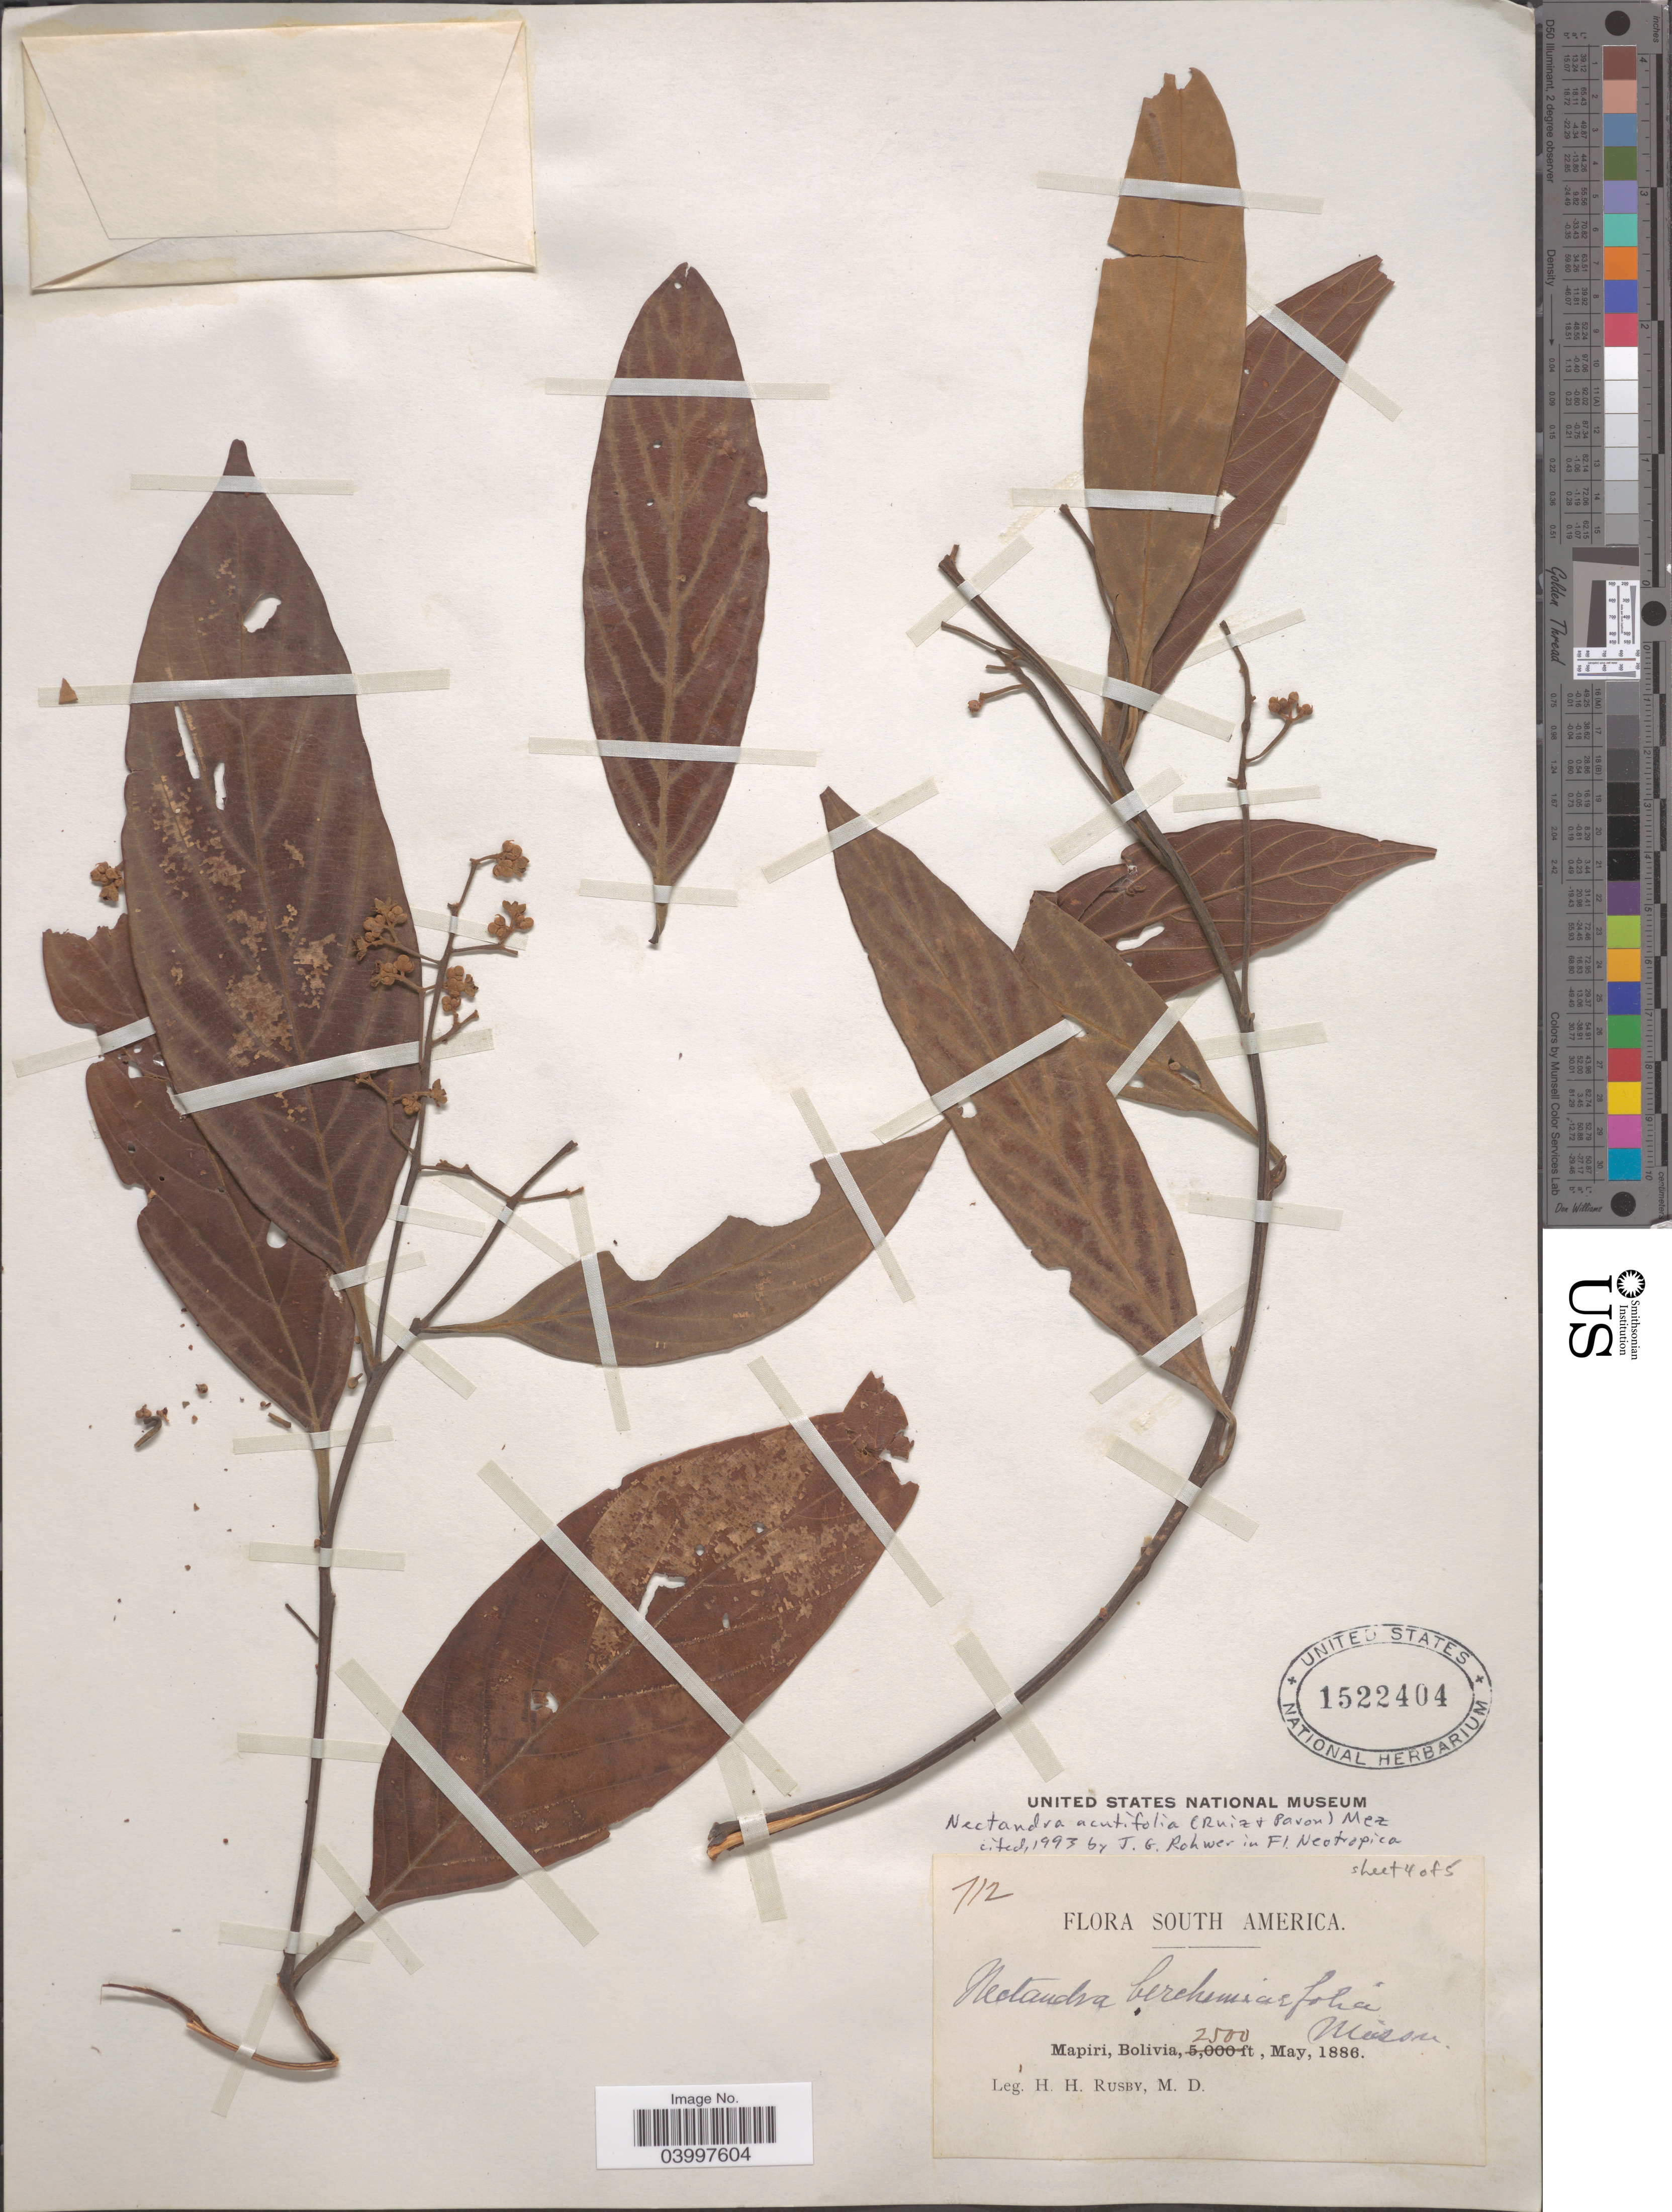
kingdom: Plantae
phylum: Tracheophyta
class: Magnoliopsida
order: Laurales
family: Lauraceae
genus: Nectandra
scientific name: Nectandra acutifolia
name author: (Ruiz & Pav.) Mez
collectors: H. H. Rusby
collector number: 712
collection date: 1886-05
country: Bolivia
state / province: La Páz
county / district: Larecaja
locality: Mapiri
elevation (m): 762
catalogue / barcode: US 1522404